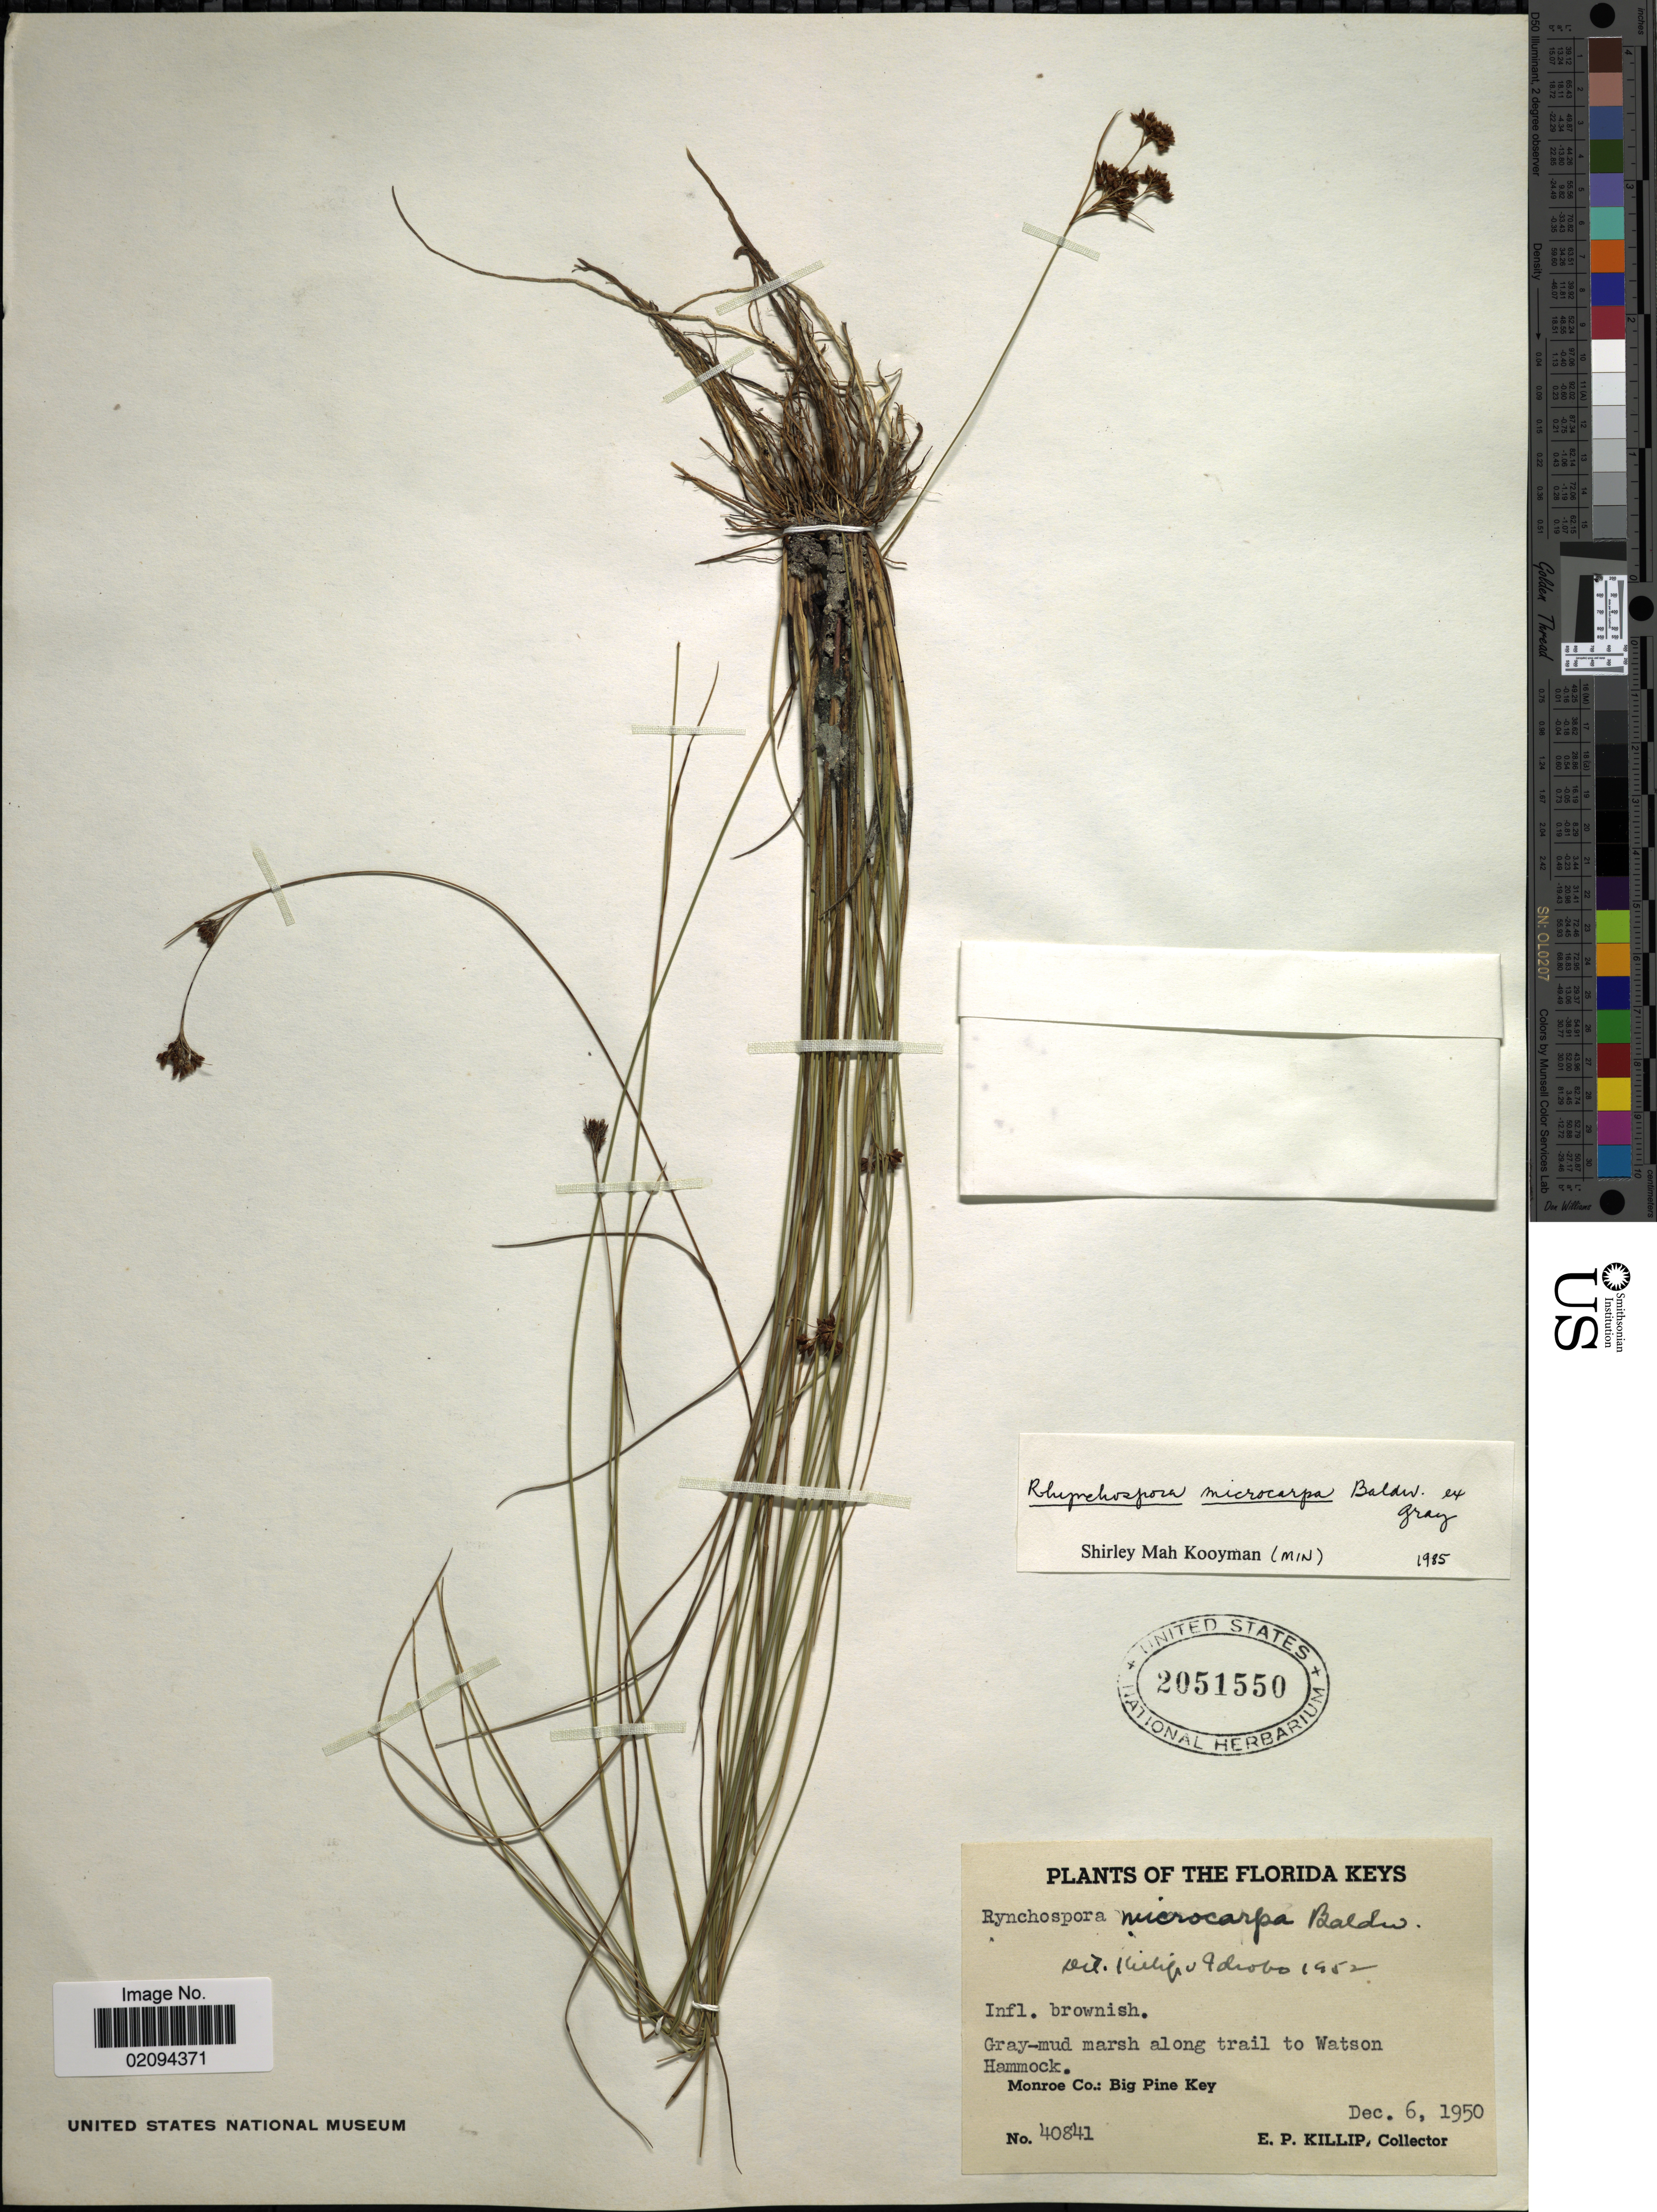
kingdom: Plantae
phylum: Tracheophyta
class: Liliopsida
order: Poales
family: Cyperaceae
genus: Rhynchospora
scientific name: Rhynchospora microcarpa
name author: Baldwin ex A. Gray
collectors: E. P. Killip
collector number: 40841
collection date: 1950-12-06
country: United States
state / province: Florida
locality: Florida Keys. Gray-mud marsh along trail to Watson Hammock. Monroe Co.: Big Pine Key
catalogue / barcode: US 2051550